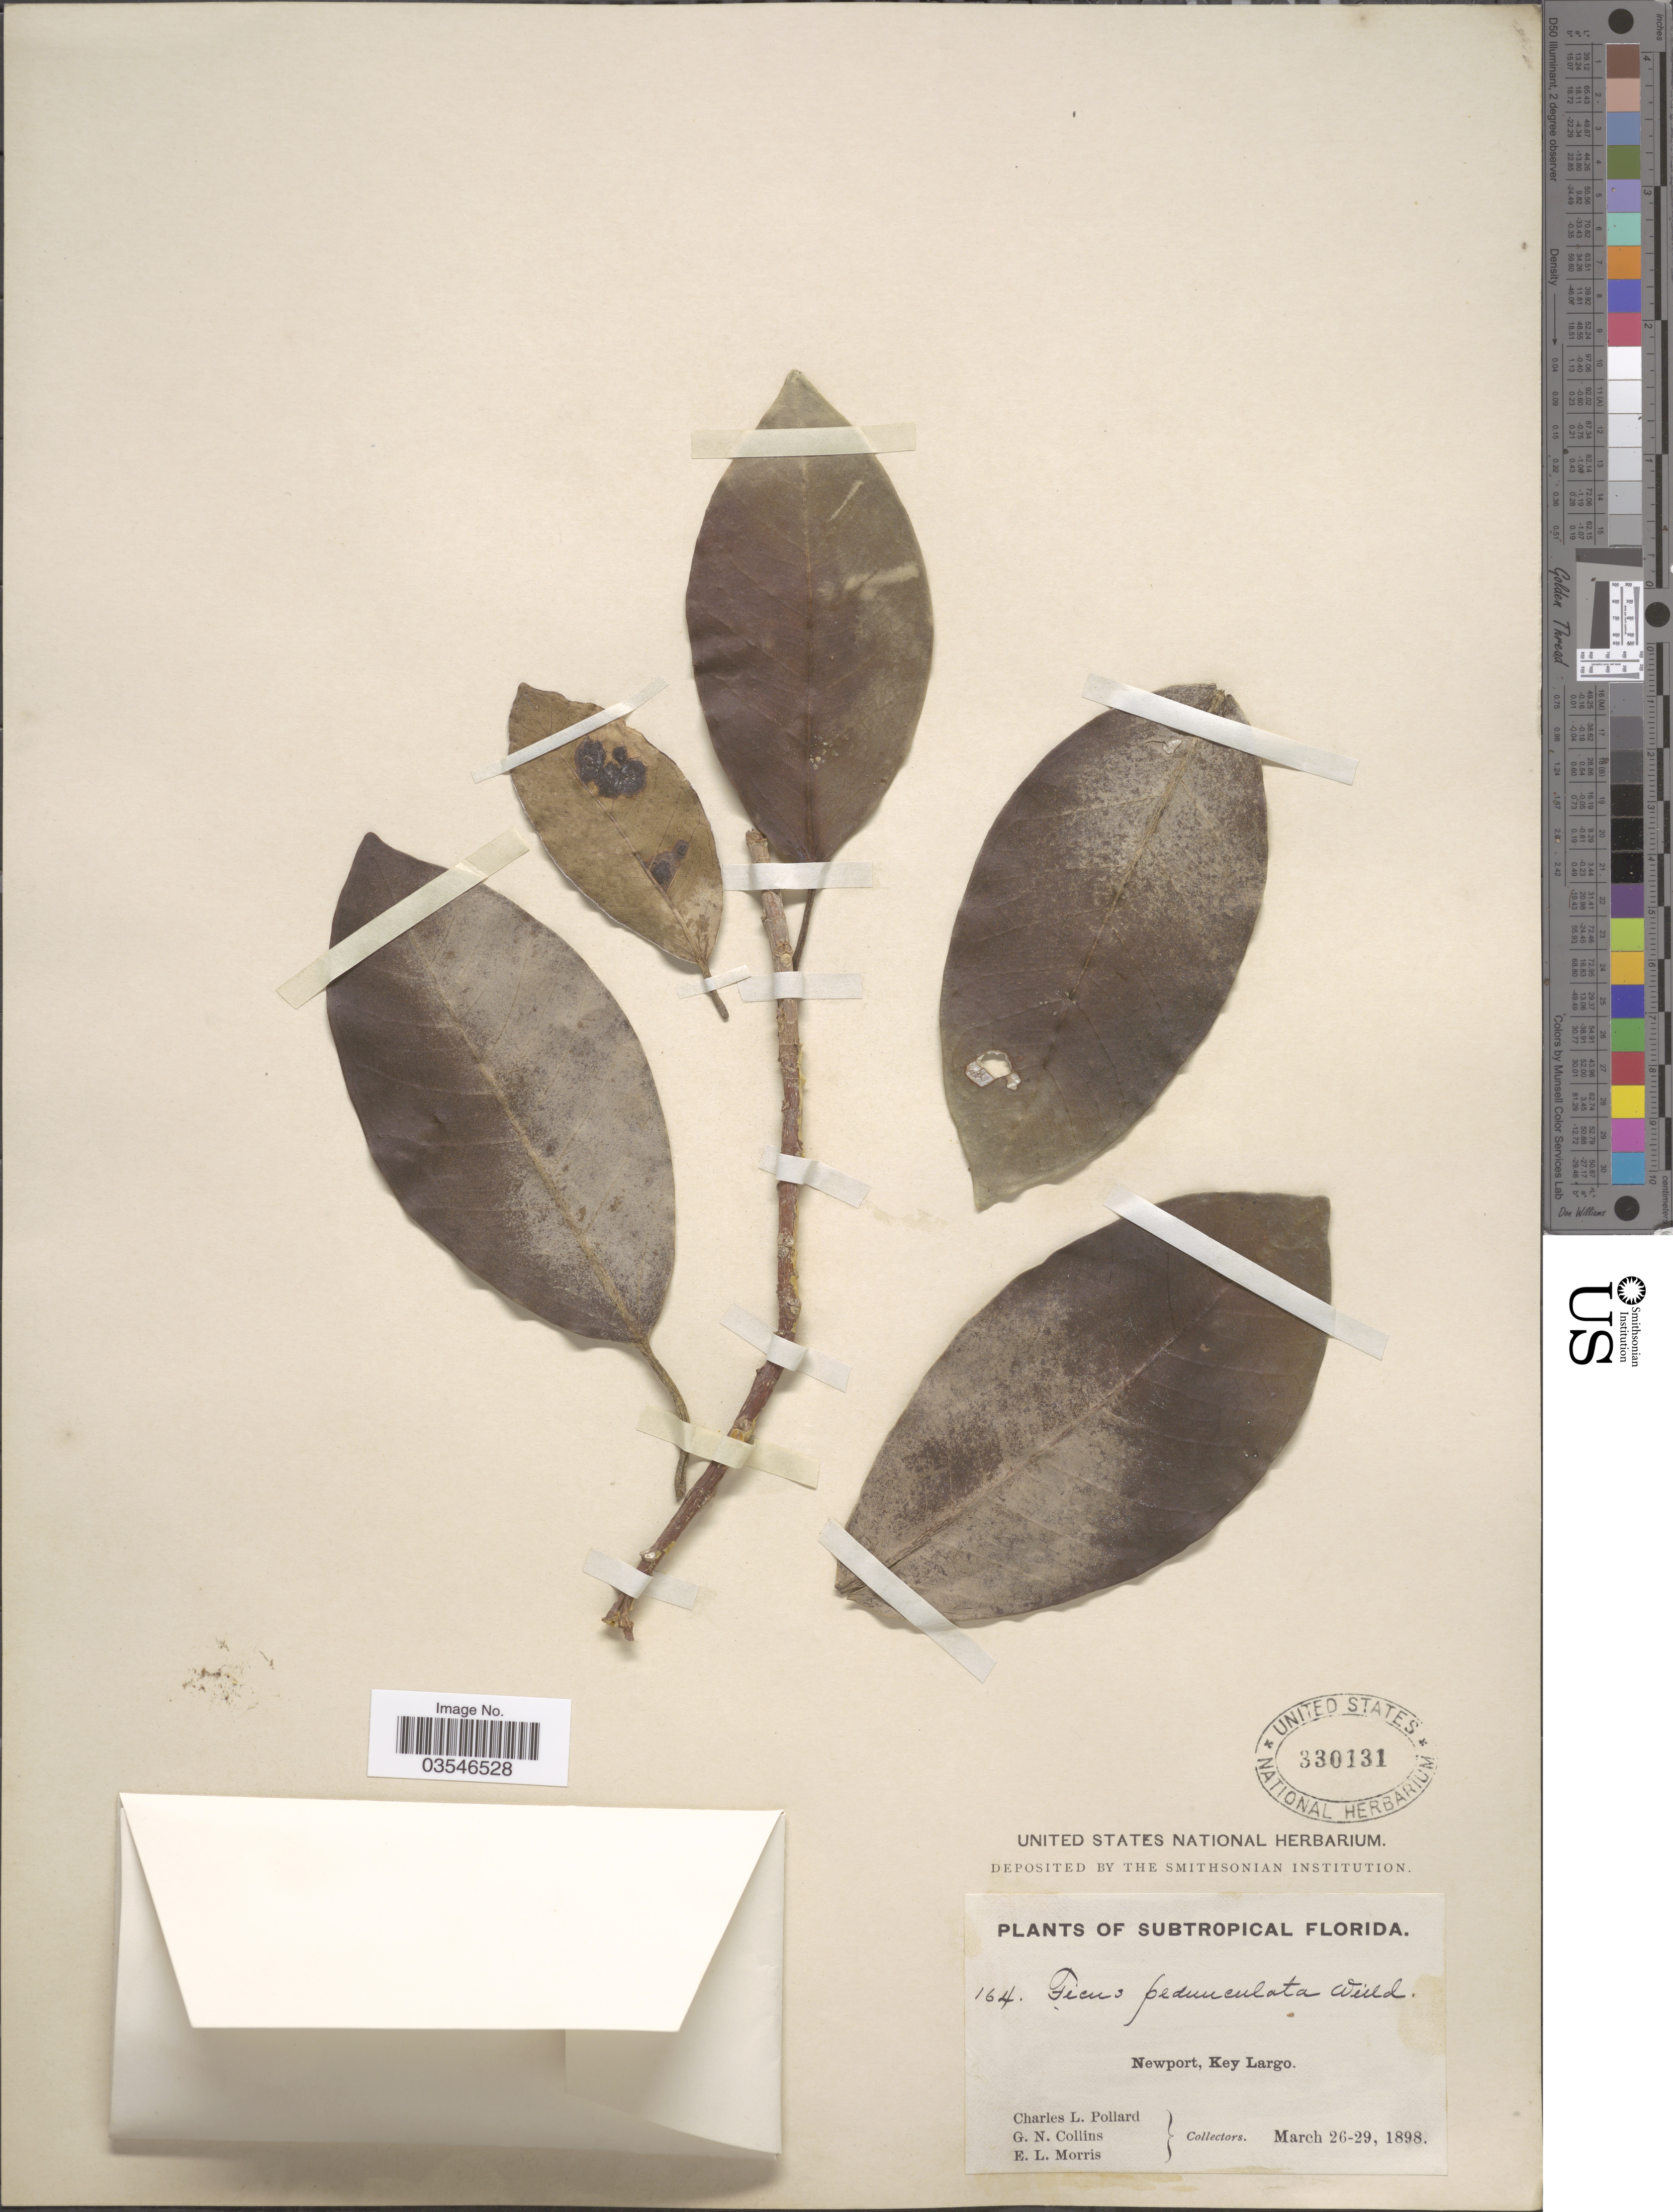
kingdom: Plantae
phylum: Tracheophyta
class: Magnoliopsida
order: Rosales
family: Moraceae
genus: Ficus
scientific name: Ficus brevifolia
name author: Nutt.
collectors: C. L. Pollard, G. Collins & E. Morris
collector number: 164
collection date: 1898-03-26/1898-03-29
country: United States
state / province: Florida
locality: Subtropical Florida. Newport, Key Largo.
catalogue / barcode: US 330131